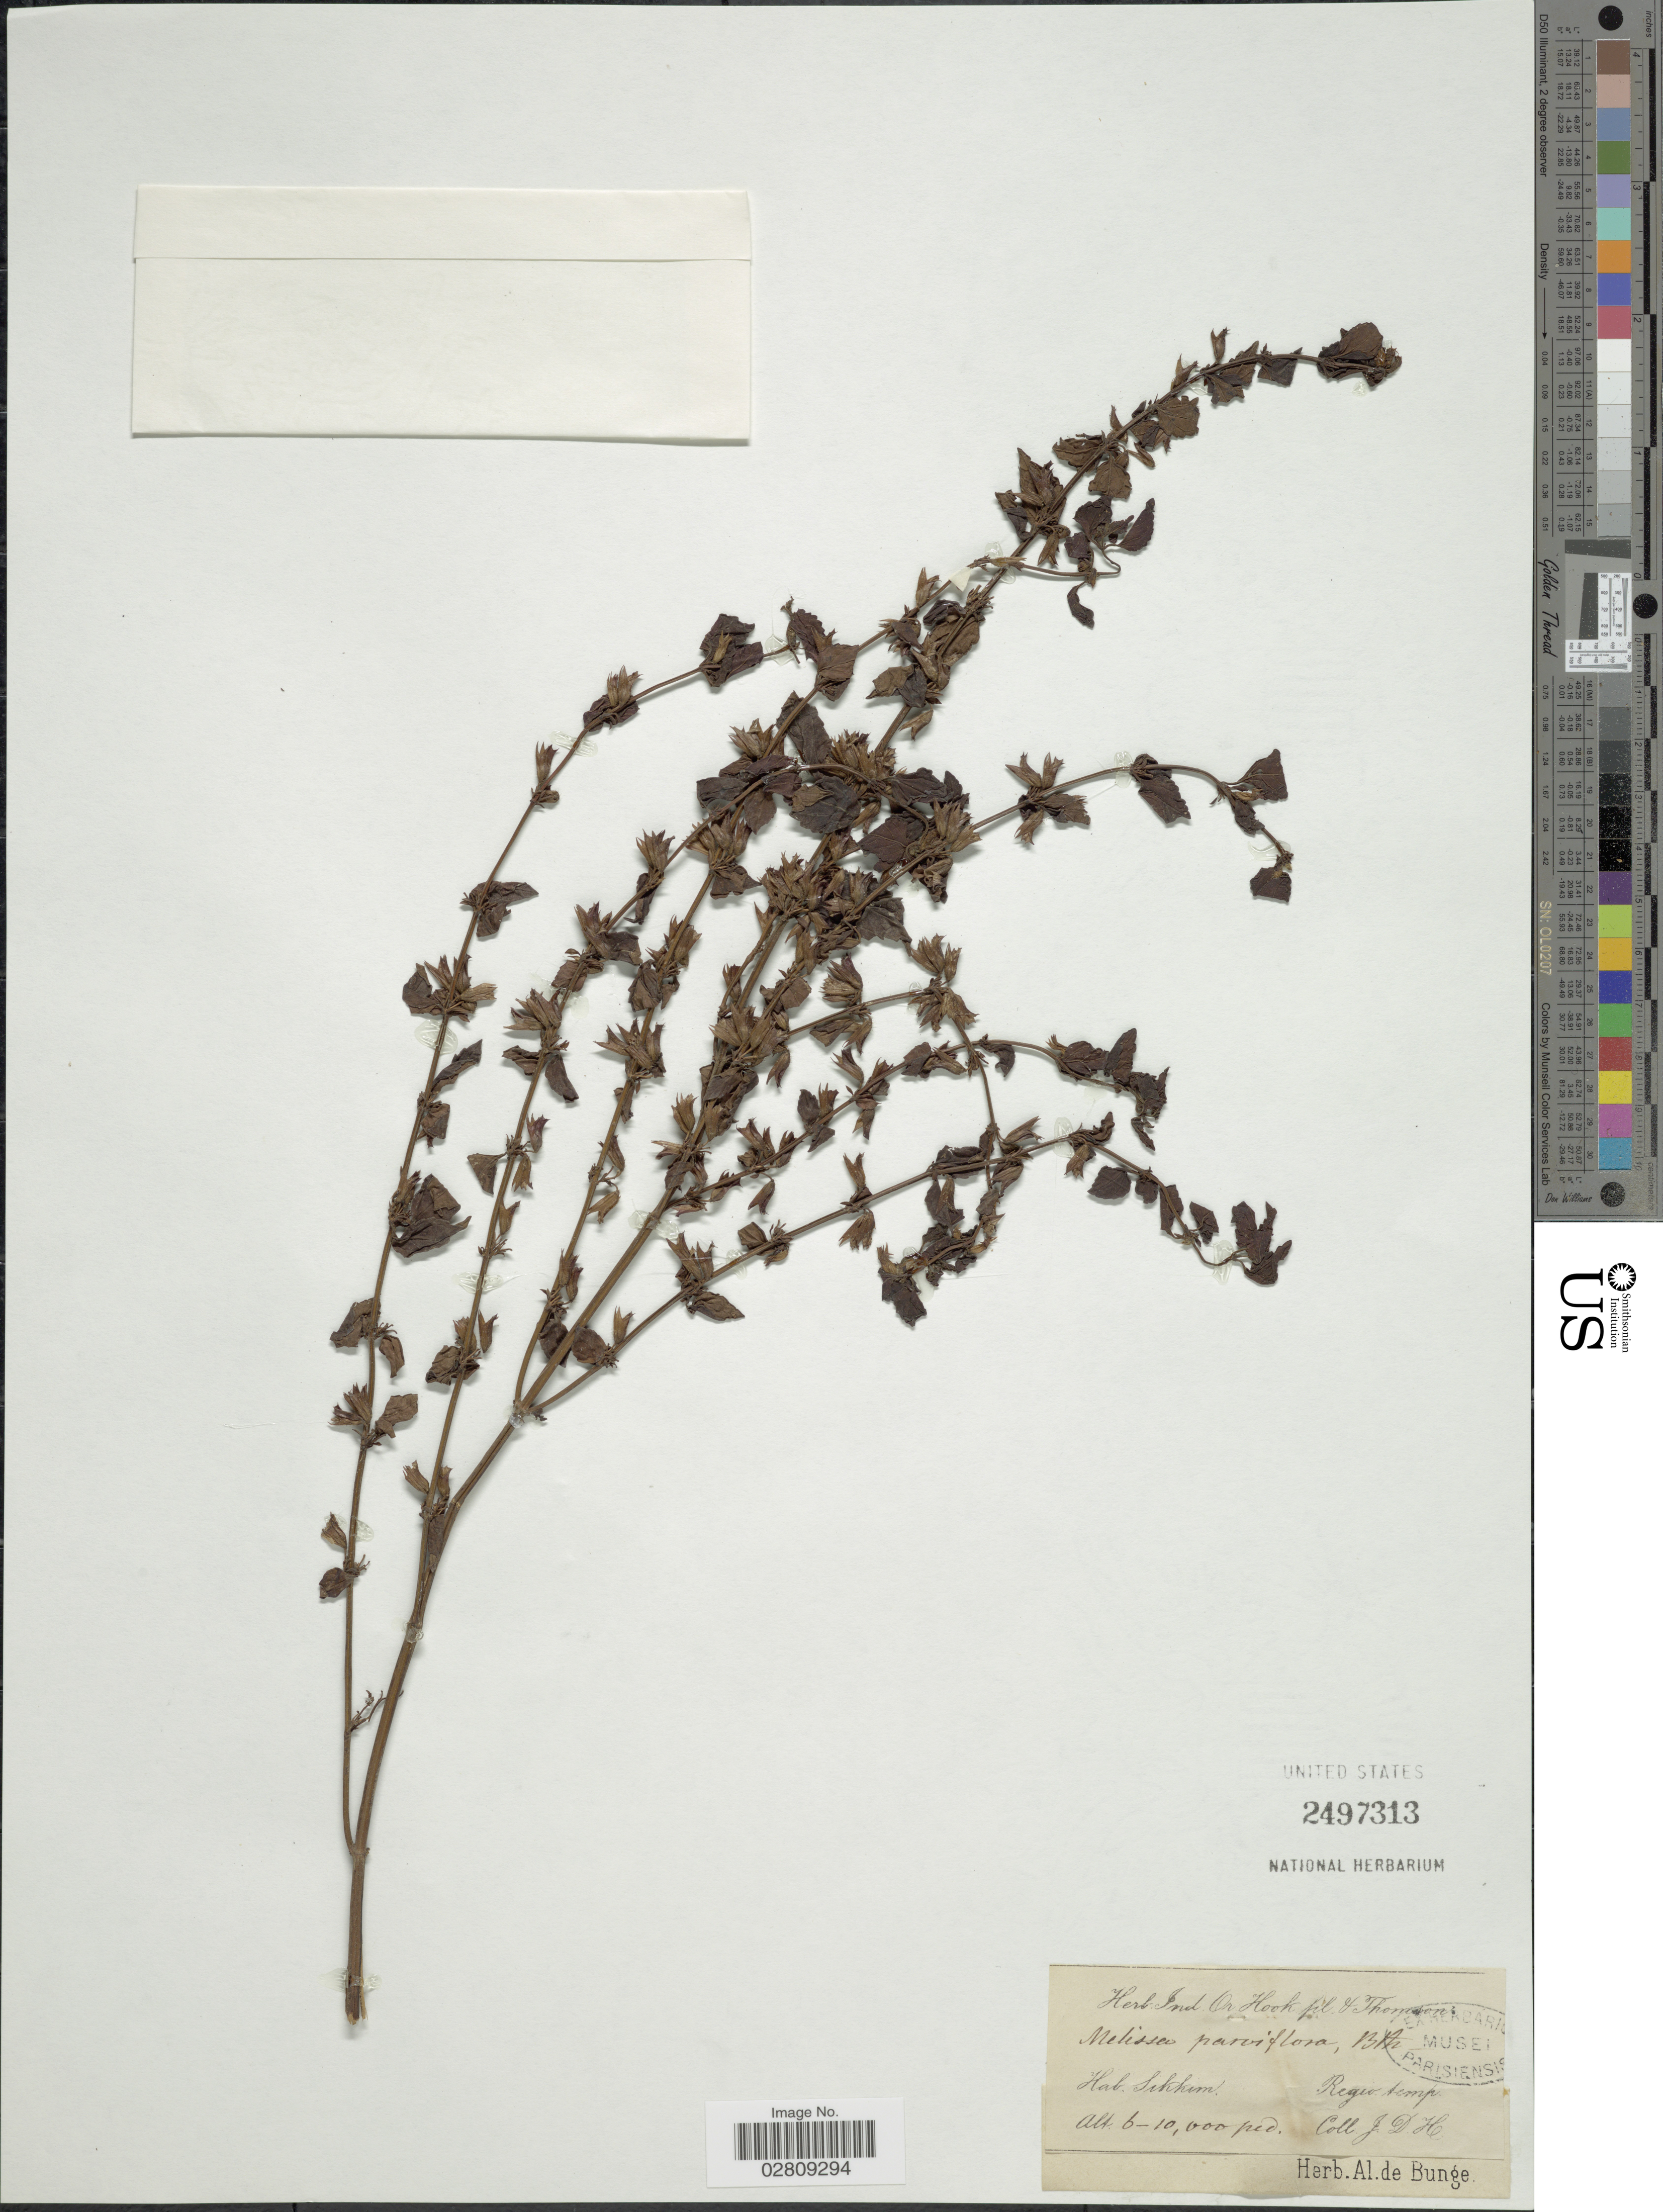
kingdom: Plantae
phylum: Tracheophyta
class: Magnoliopsida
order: Lamiales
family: Lamiaceae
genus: Melissa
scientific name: Melissa axillaris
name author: (Benth.) Bakh. f.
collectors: J. D. Hooker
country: India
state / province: Sikkim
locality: Sikkim, Regio. temp.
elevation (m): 1829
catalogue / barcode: US 2497313